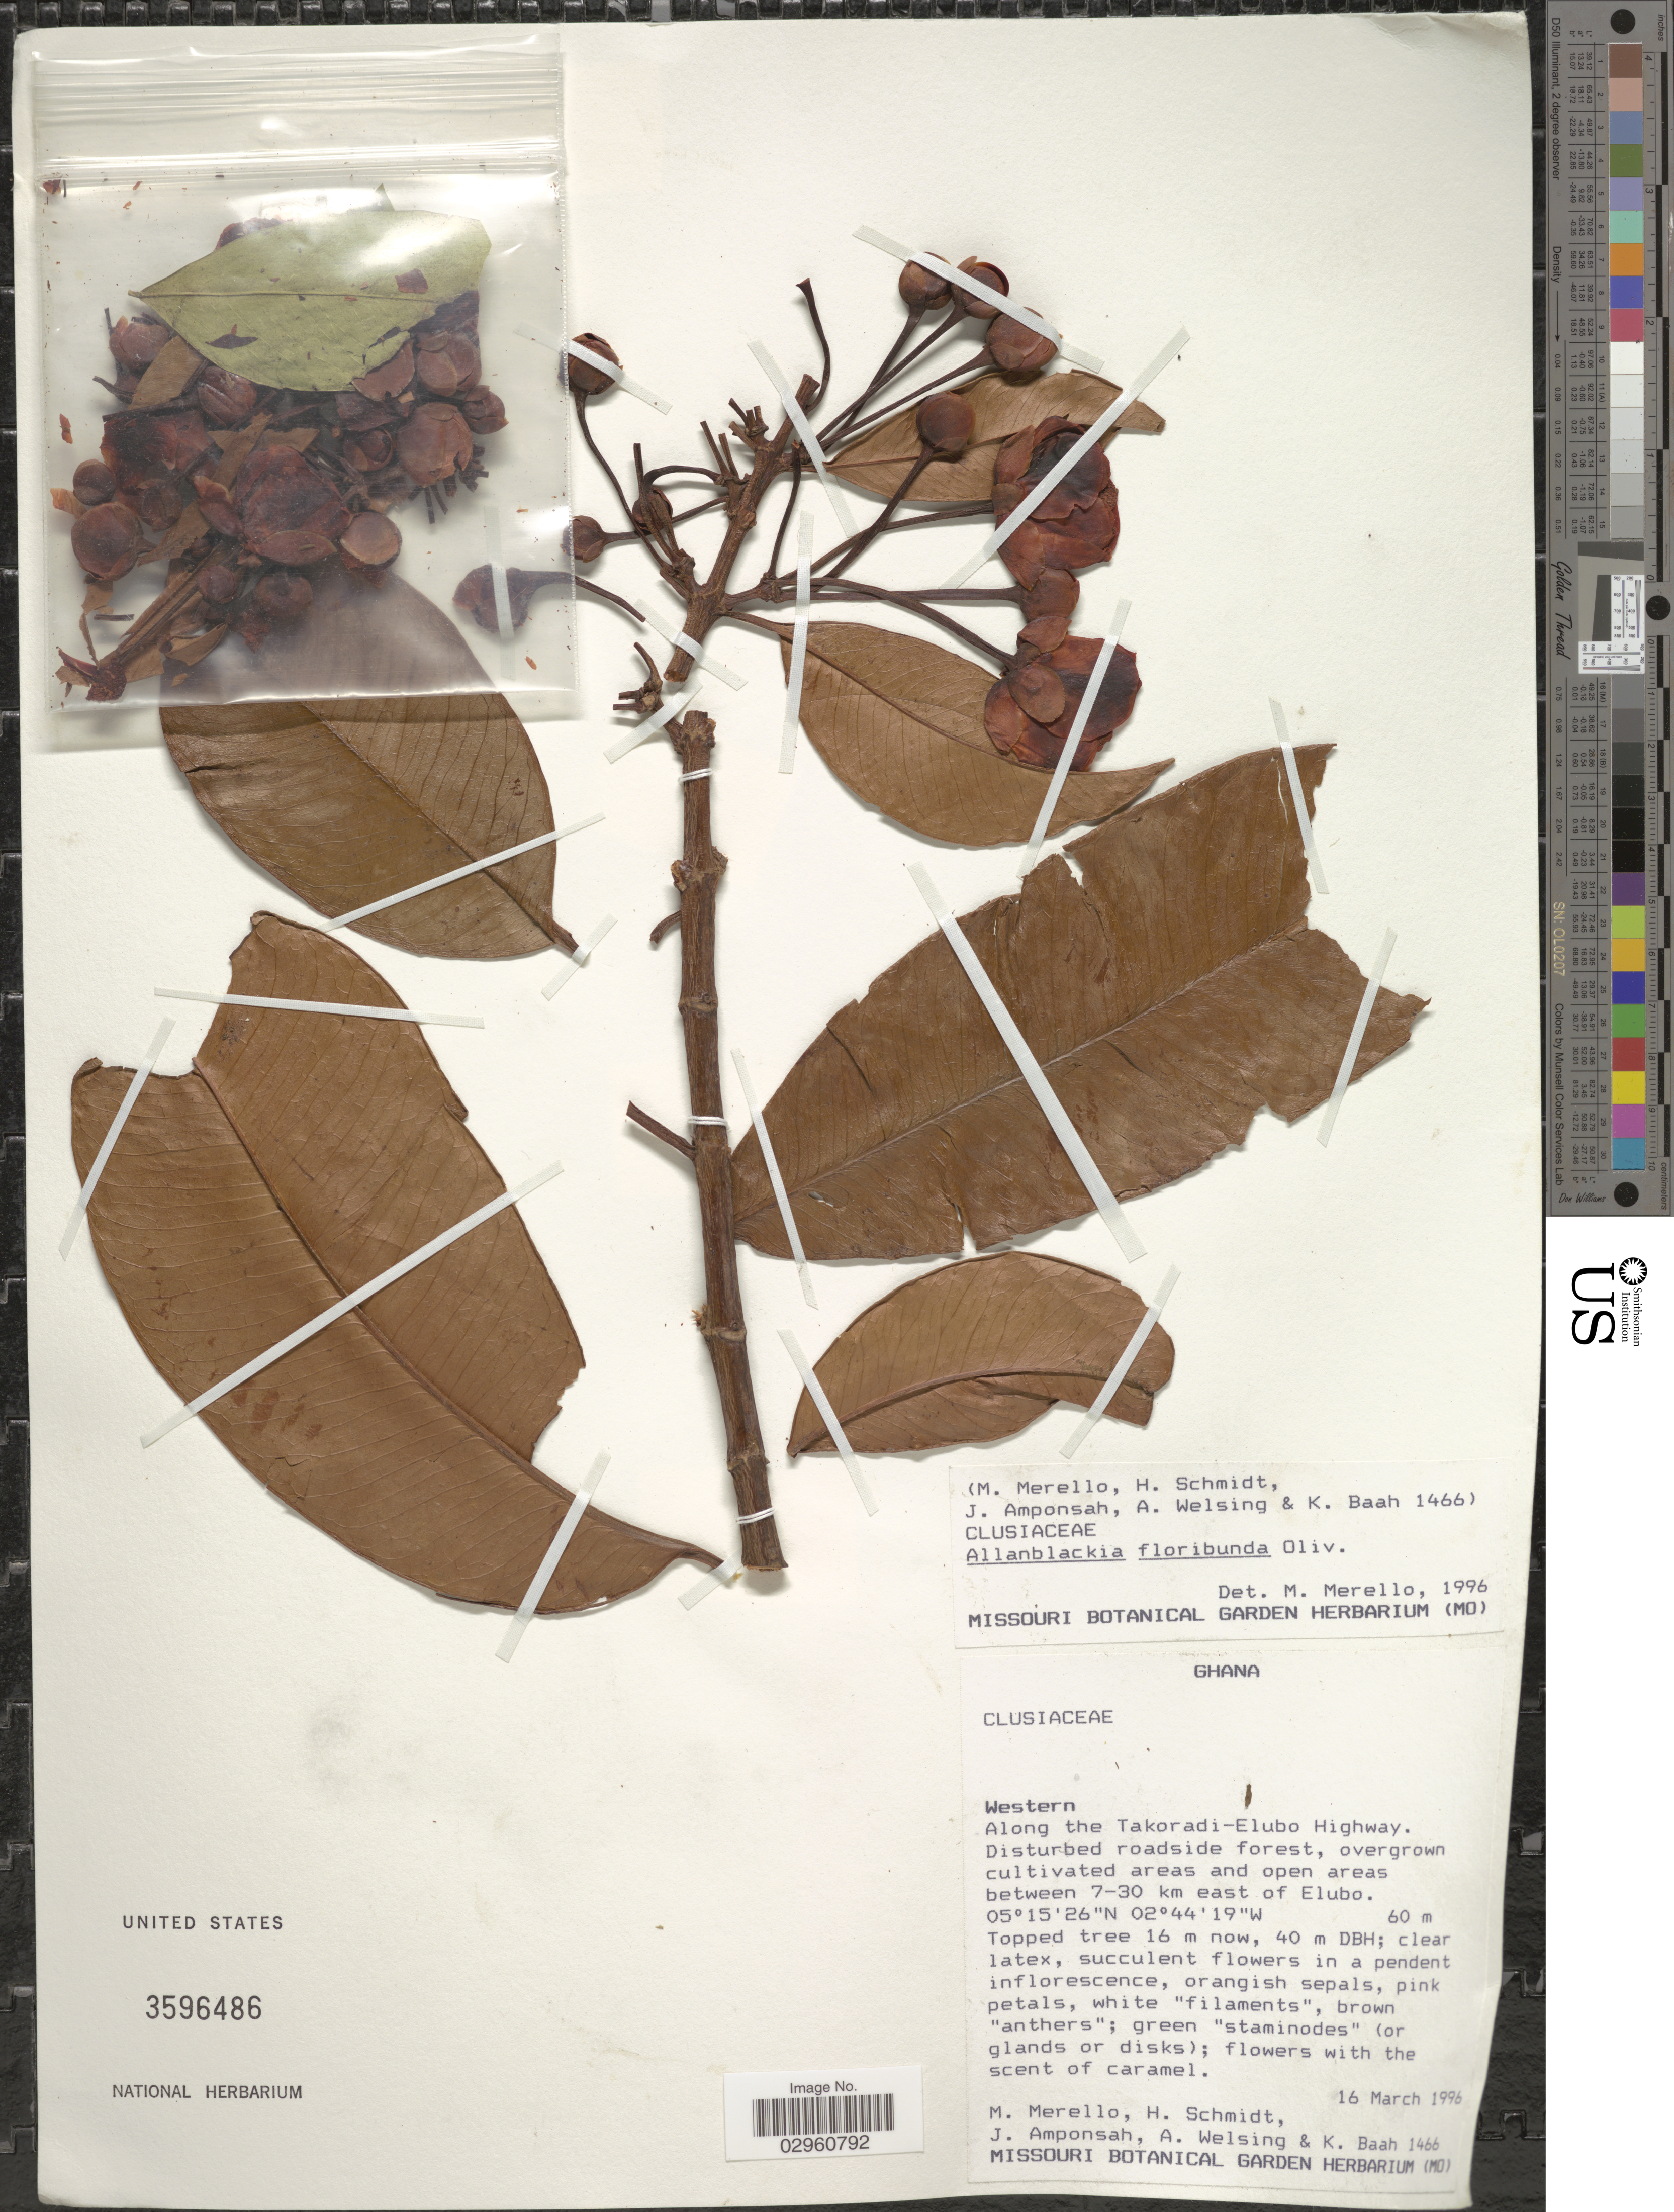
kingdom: Plantae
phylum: Tracheophyta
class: Magnoliopsida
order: Malpighiales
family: Clusiaceae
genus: Allanblackia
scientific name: Allanblackia floribunda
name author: Oliv.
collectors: M. Merello, H. Schmidt, J. Amponsah, A. Welsing & K. Baah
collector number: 1466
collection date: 1996-03-16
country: Ghana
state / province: Western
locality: Along the Takoradi-Elubo Highway. Overgrown cultivated areas and open areas between 7-30 km east of Elubo.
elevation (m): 60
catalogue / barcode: US 3596486